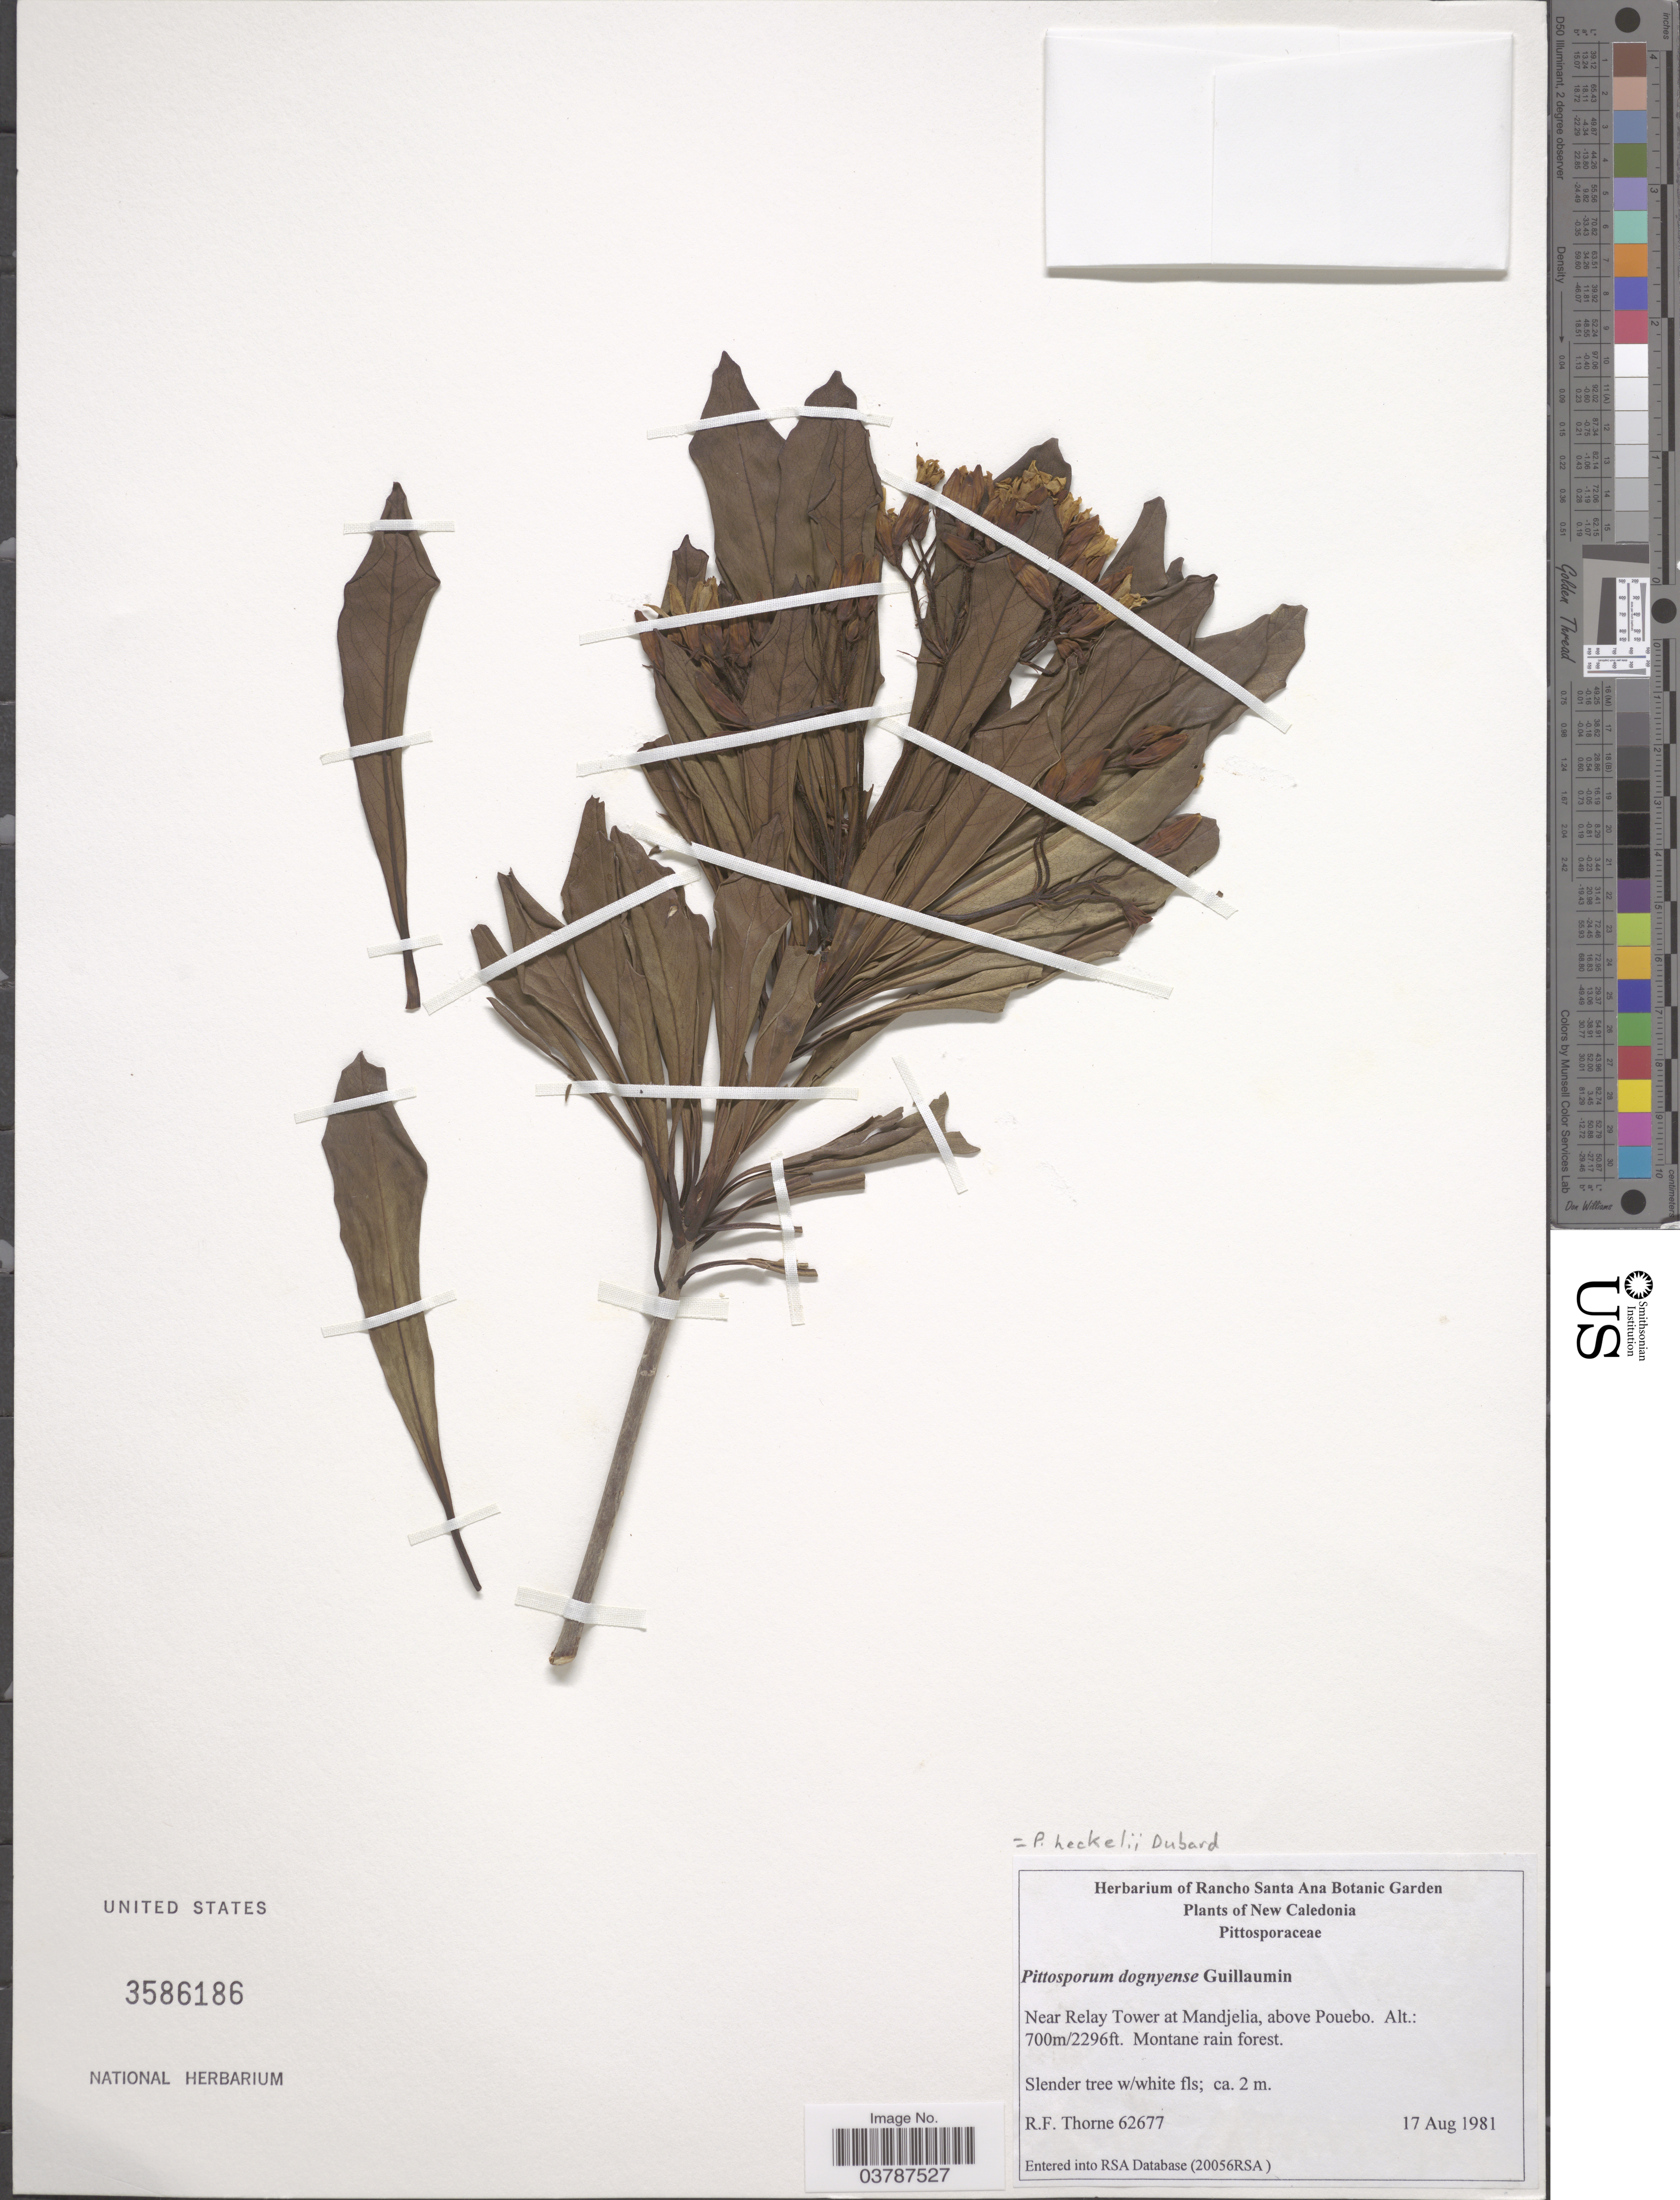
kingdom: Plantae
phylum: Tracheophyta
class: Magnoliopsida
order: Apiales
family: Pittosporaceae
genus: Pittosporum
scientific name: Pittosporum heckelii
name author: Dubard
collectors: R. Thorne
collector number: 62677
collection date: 1981-08-17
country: New Caledonia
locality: Near Relay Tower at Mandjelia, above Pouebo.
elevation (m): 700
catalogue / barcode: US 3586186